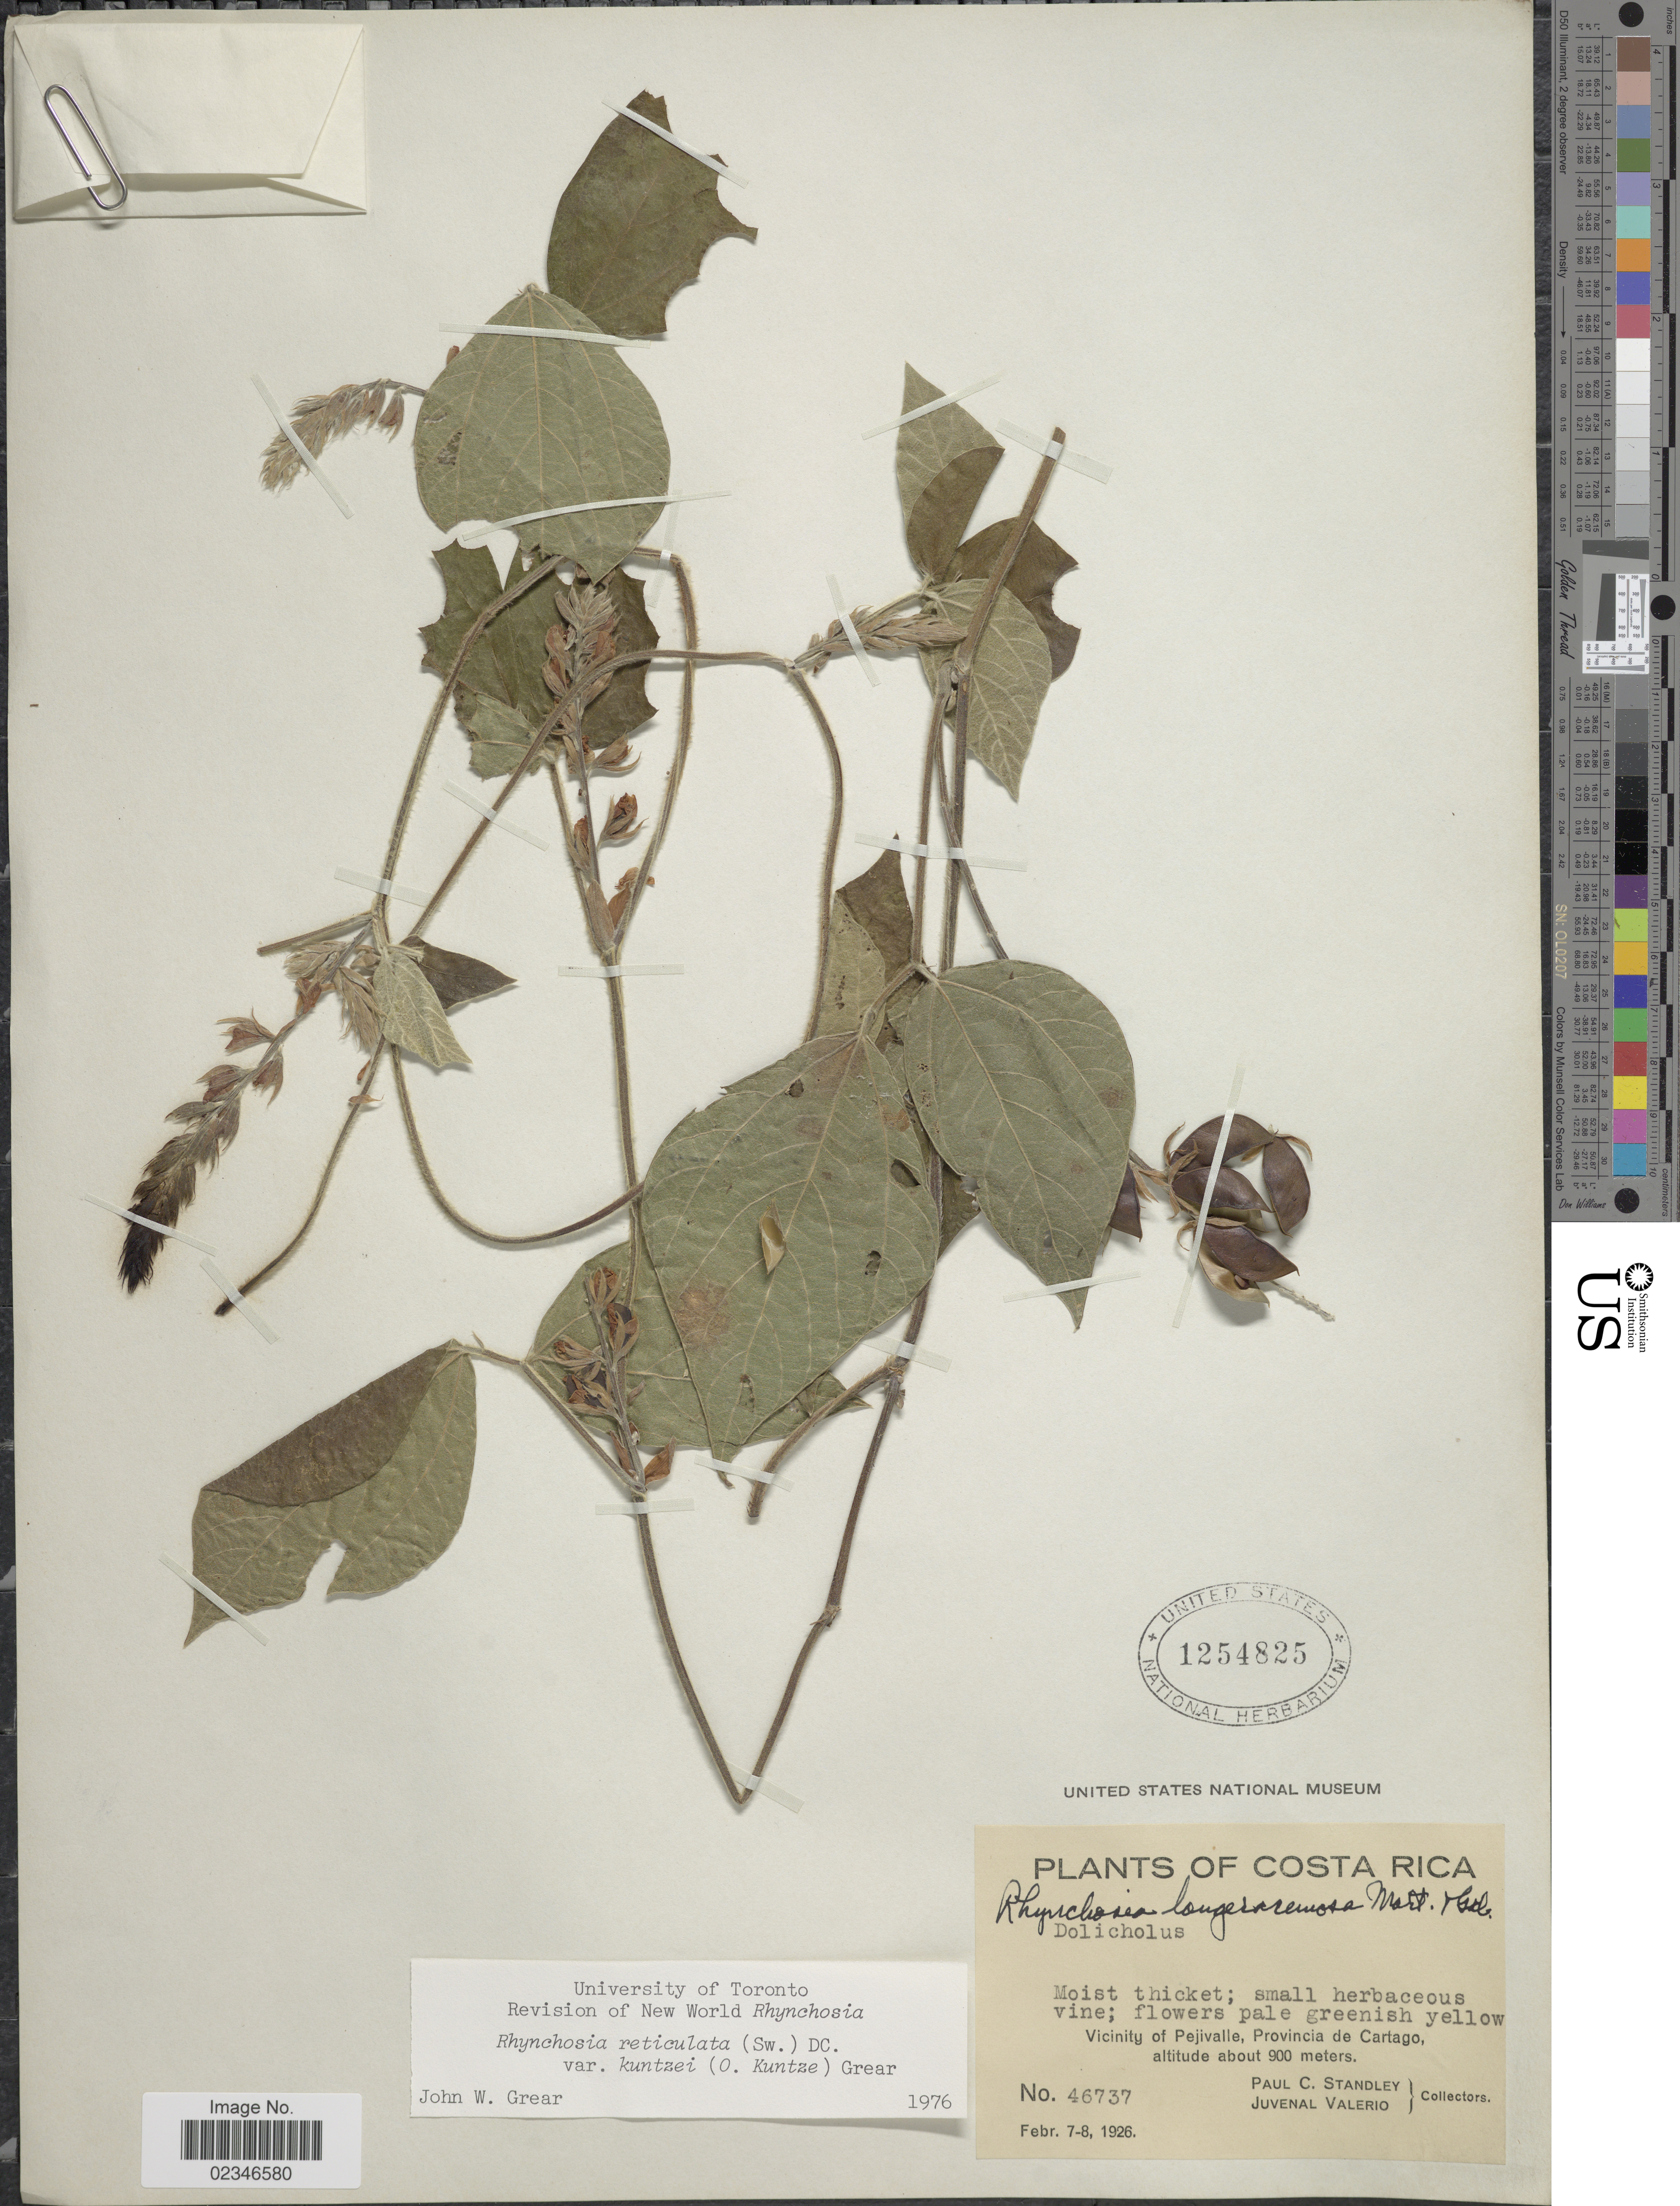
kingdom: Plantae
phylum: Tracheophyta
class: Magnoliopsida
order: Fabales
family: Fabaceae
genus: Rhynchosia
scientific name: Rhynchosia reticulata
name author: (Sw.) DC.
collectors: P. C. Standley & J. Valerio R.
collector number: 46737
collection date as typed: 6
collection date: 1926-02-07/1962-02-08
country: Costa Rica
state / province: Cartago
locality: Vicinity of Pejivalle, Provincia de Cartago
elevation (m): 900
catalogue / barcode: US 1254825